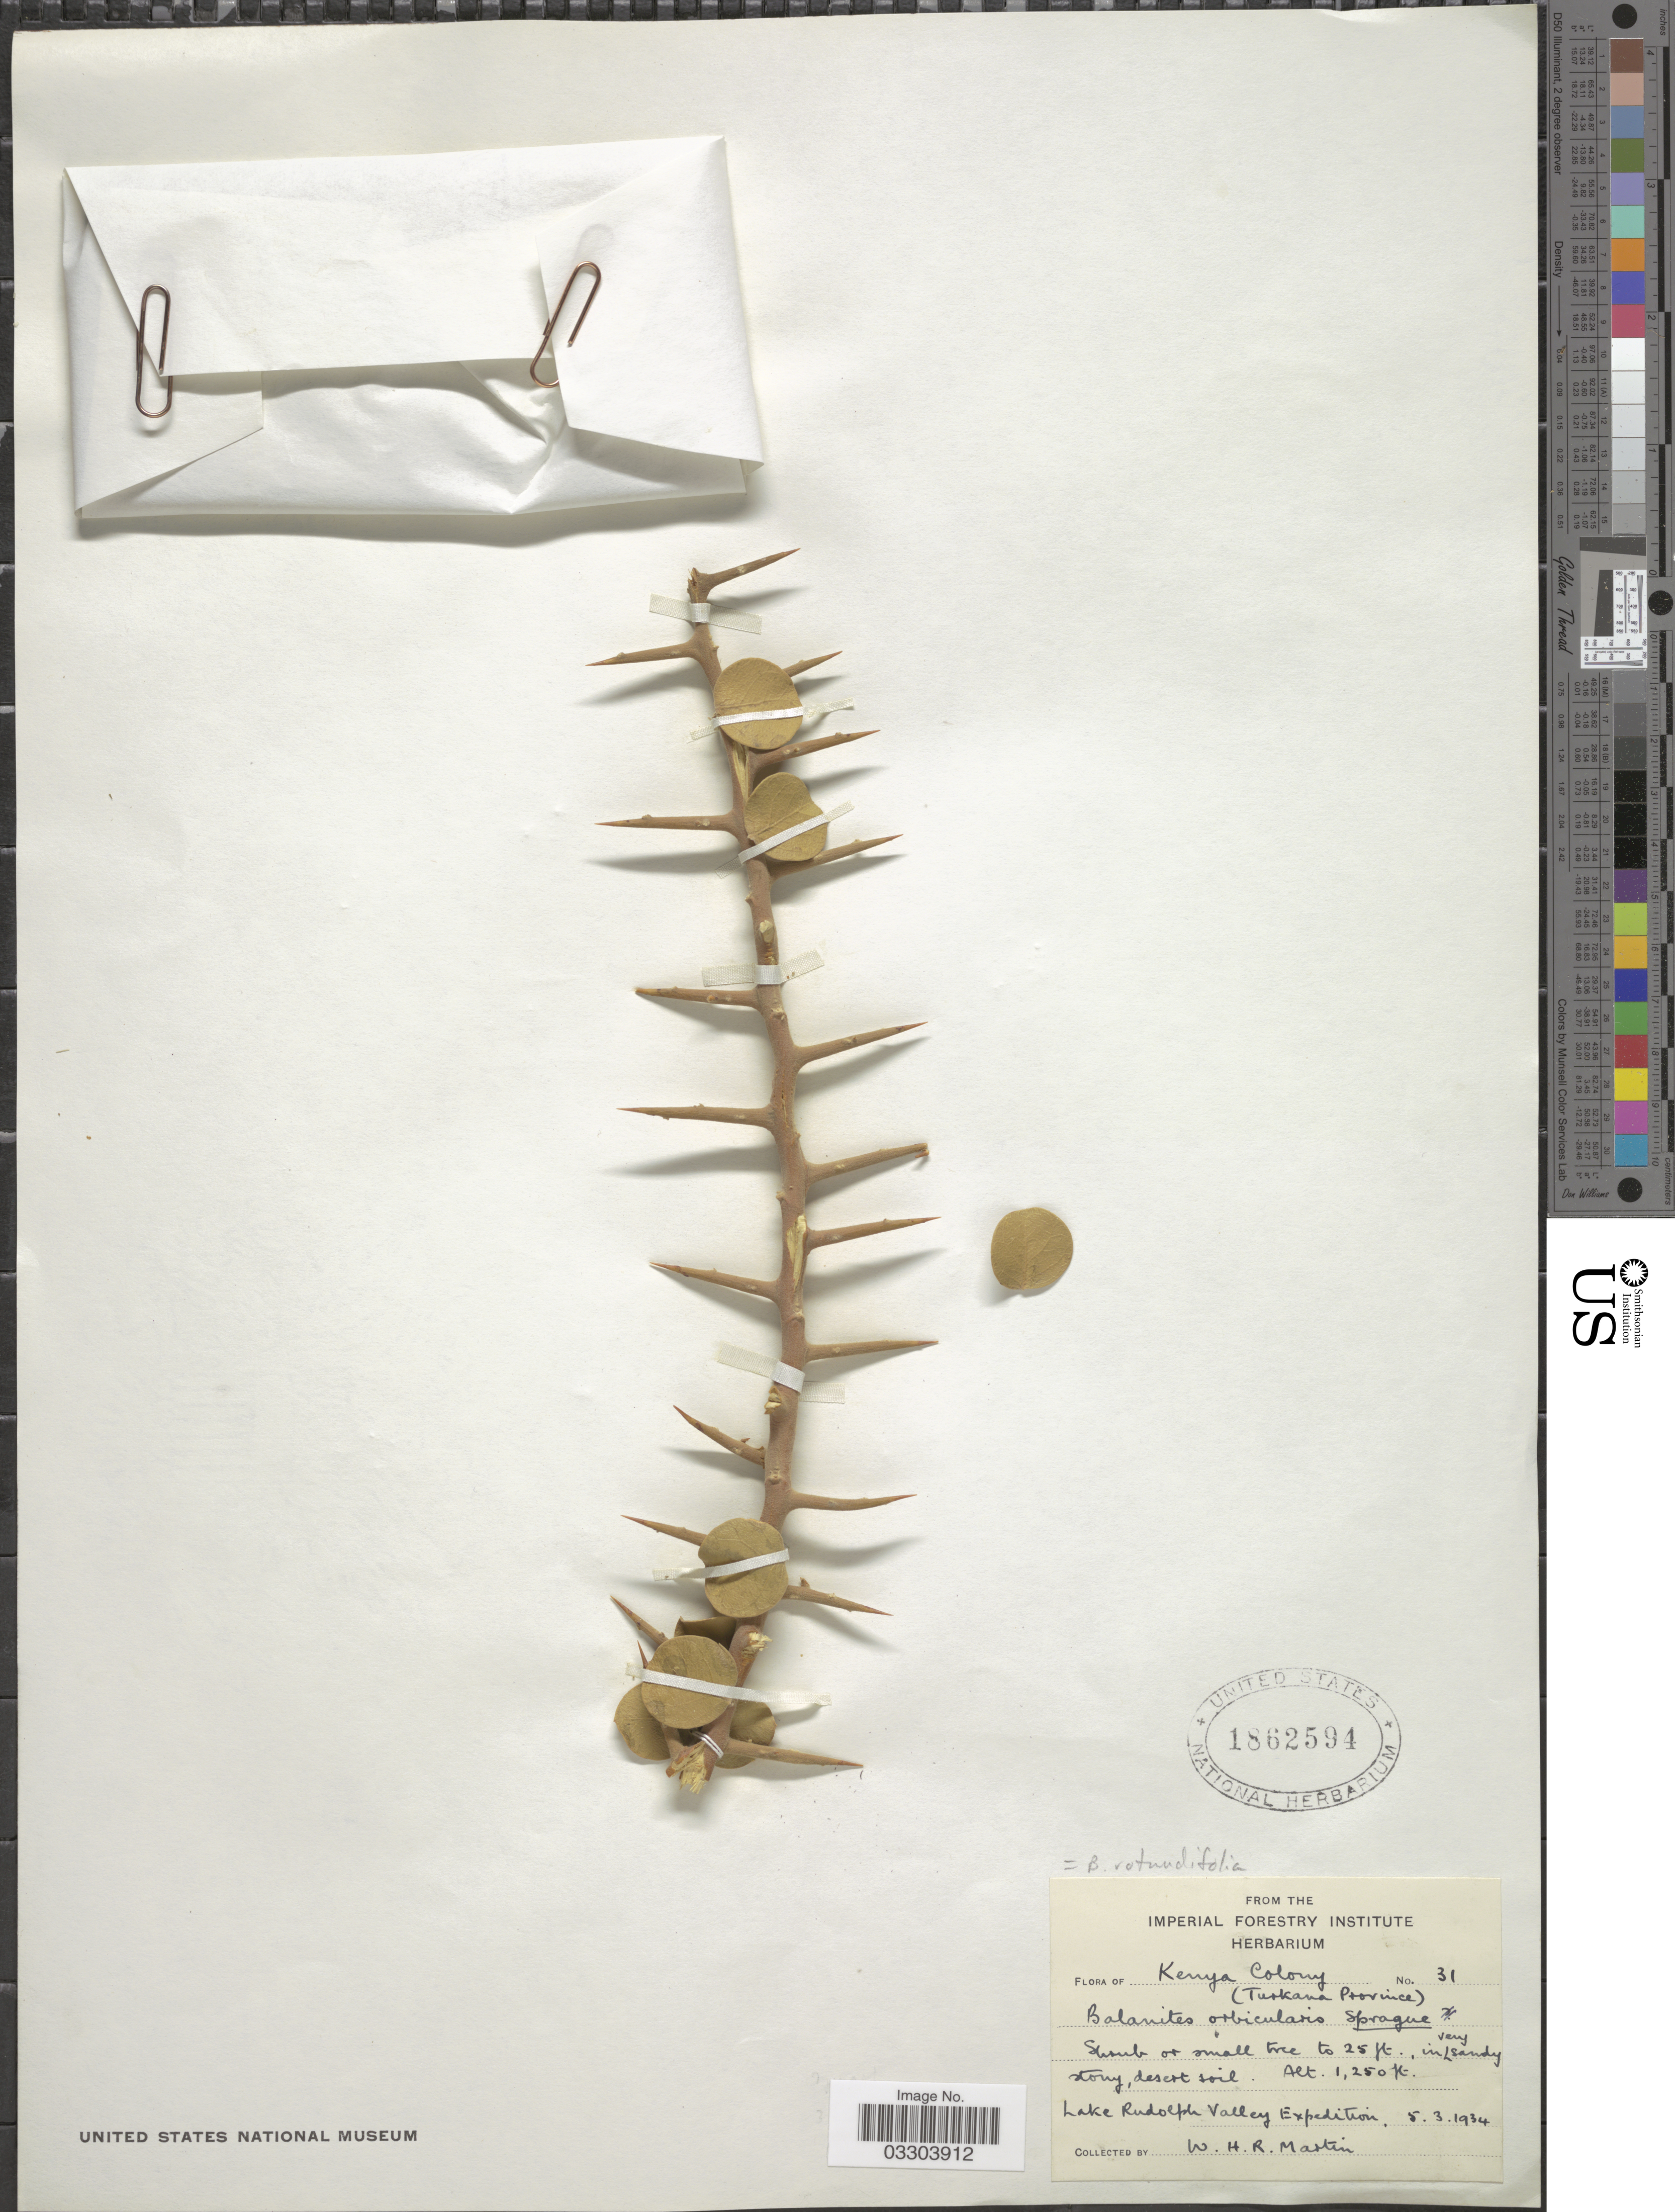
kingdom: Plantae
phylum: Tracheophyta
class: Magnoliopsida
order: Zygophyllales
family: Zygophyllaceae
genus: Balanites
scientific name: Balanites rotundifolia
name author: (Tiegh.) Blatt.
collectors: W. Martin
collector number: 31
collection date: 1934-03-05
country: Kenya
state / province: Turkana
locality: Kenya Colony.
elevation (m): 381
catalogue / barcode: US 1862594